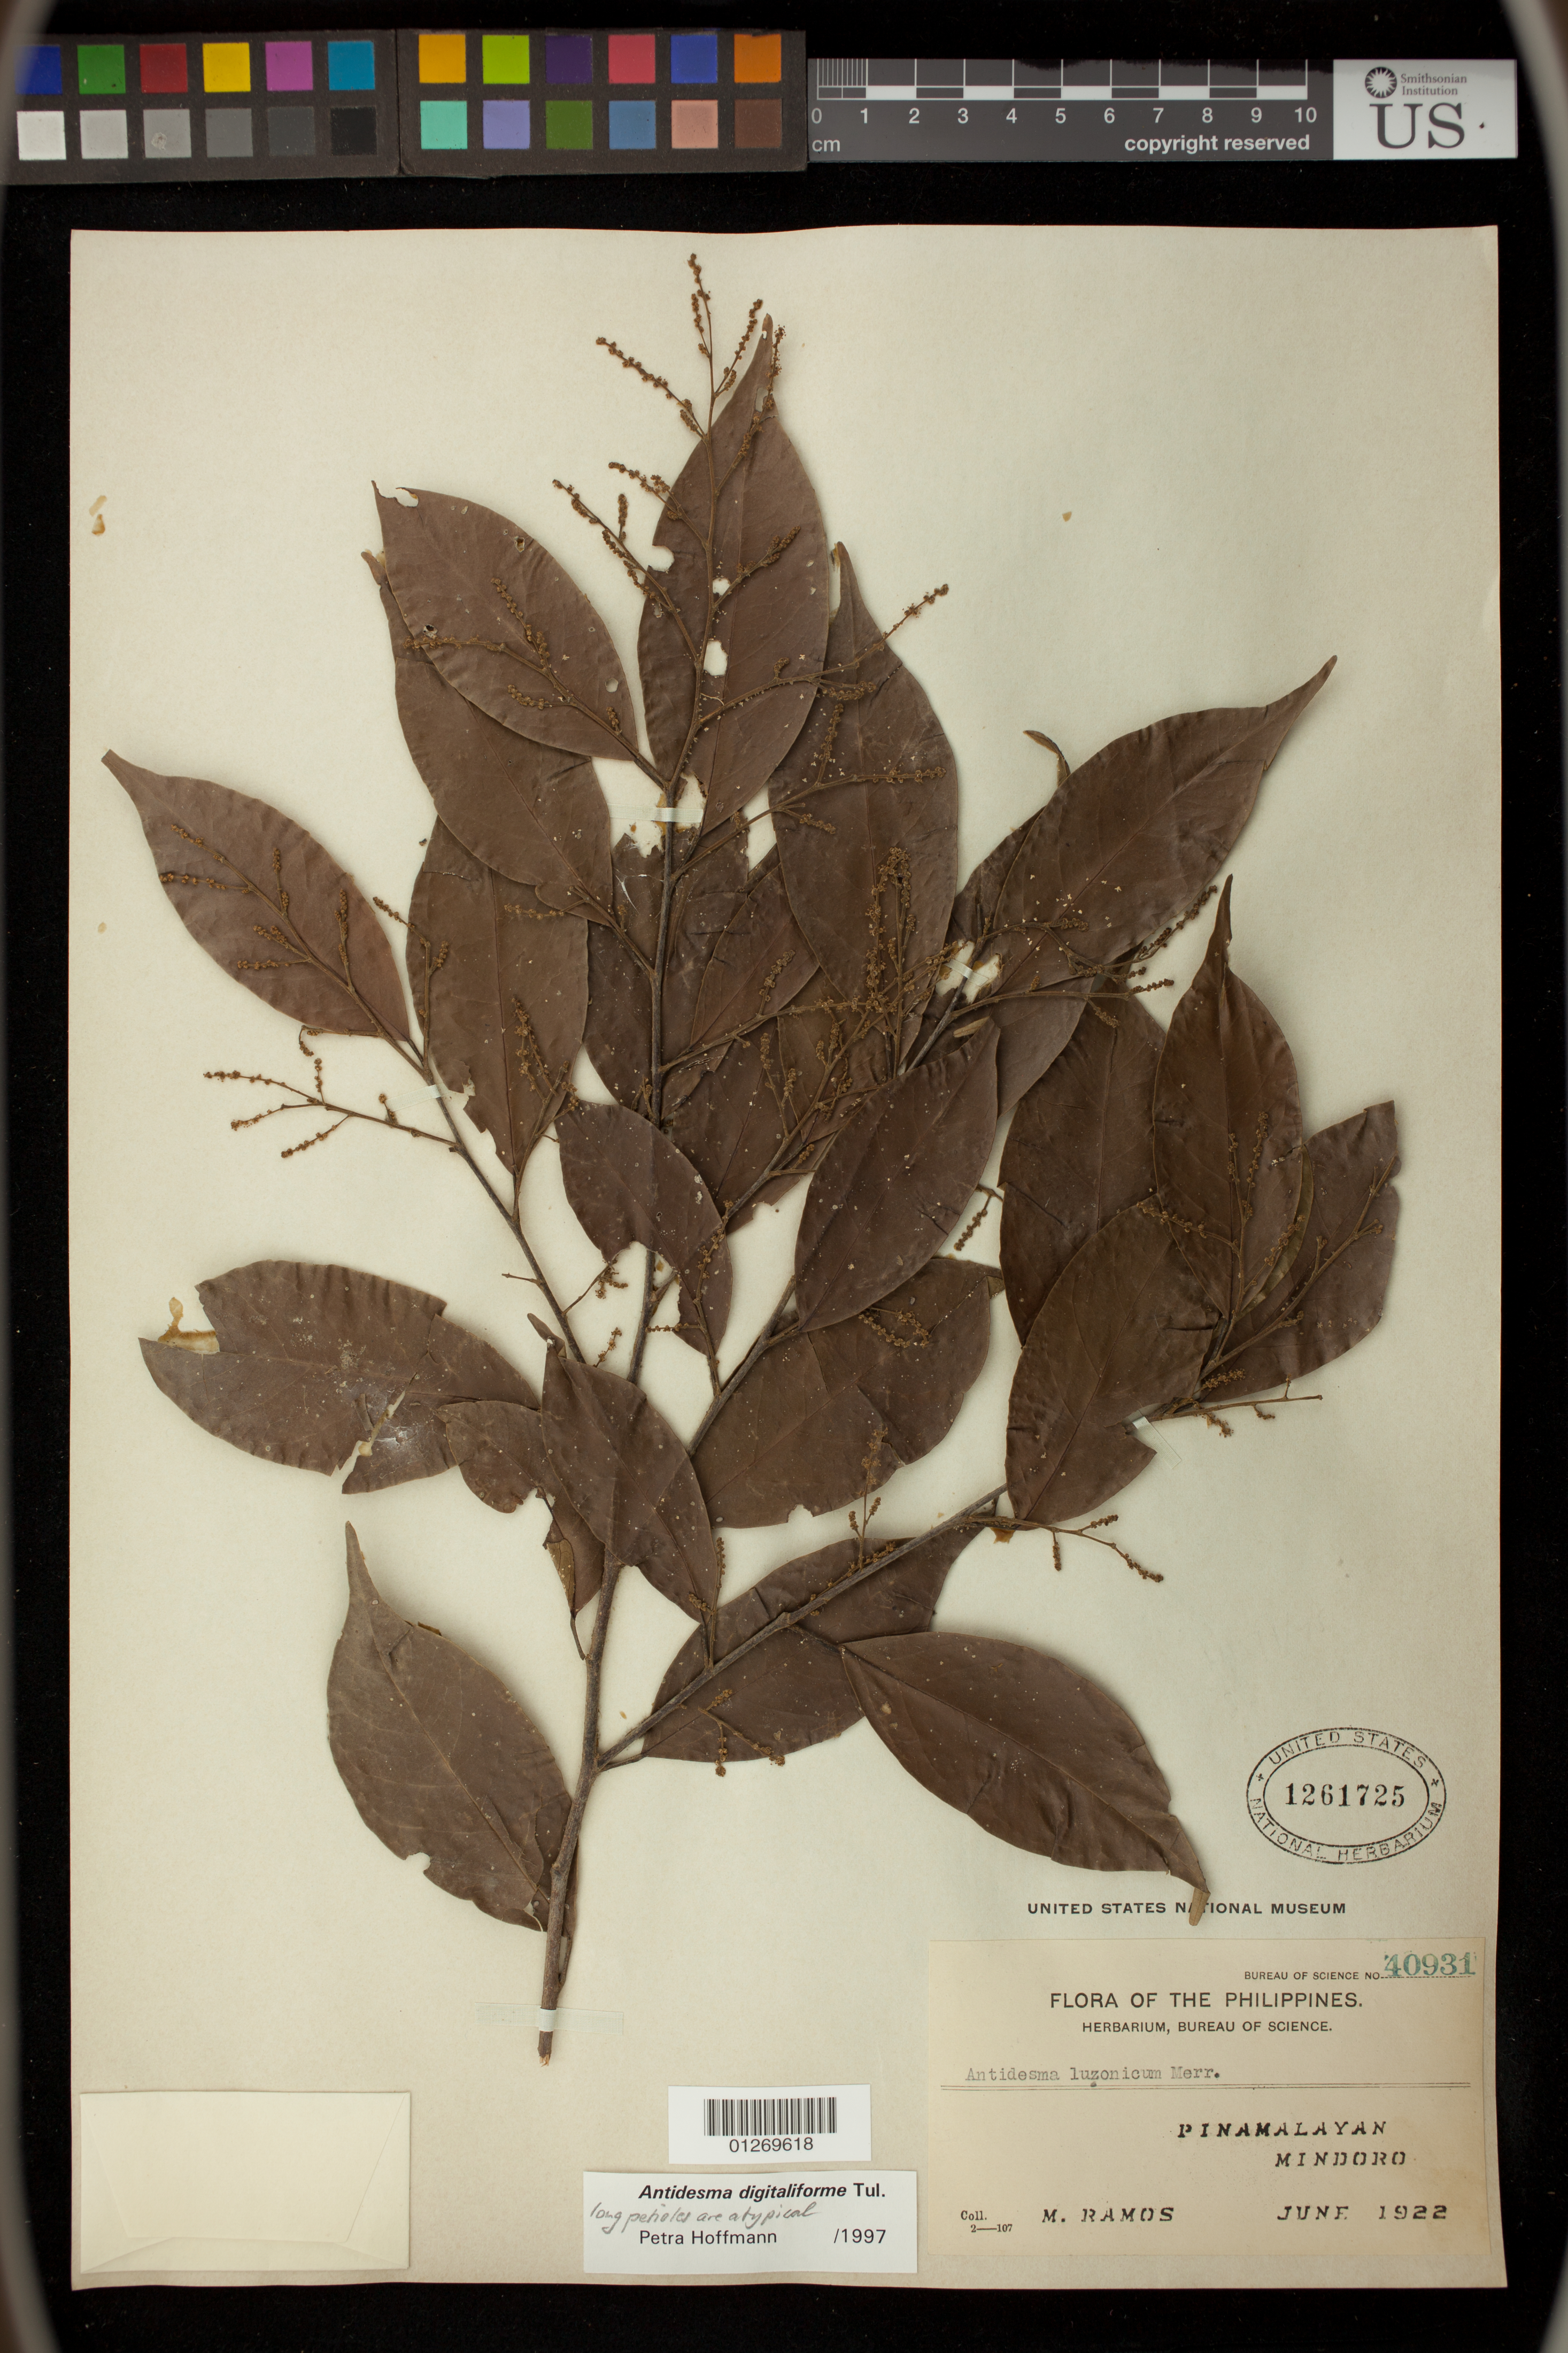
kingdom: Plantae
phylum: Tracheophyta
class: Magnoliopsida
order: Malpighiales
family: Phyllanthaceae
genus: Antidesma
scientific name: Antidesma digitaliforme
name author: Tul.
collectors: M. Ramos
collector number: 40931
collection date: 1922-06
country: Philippines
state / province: Mimaropa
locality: Pinamalayan.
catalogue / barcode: US 1261725